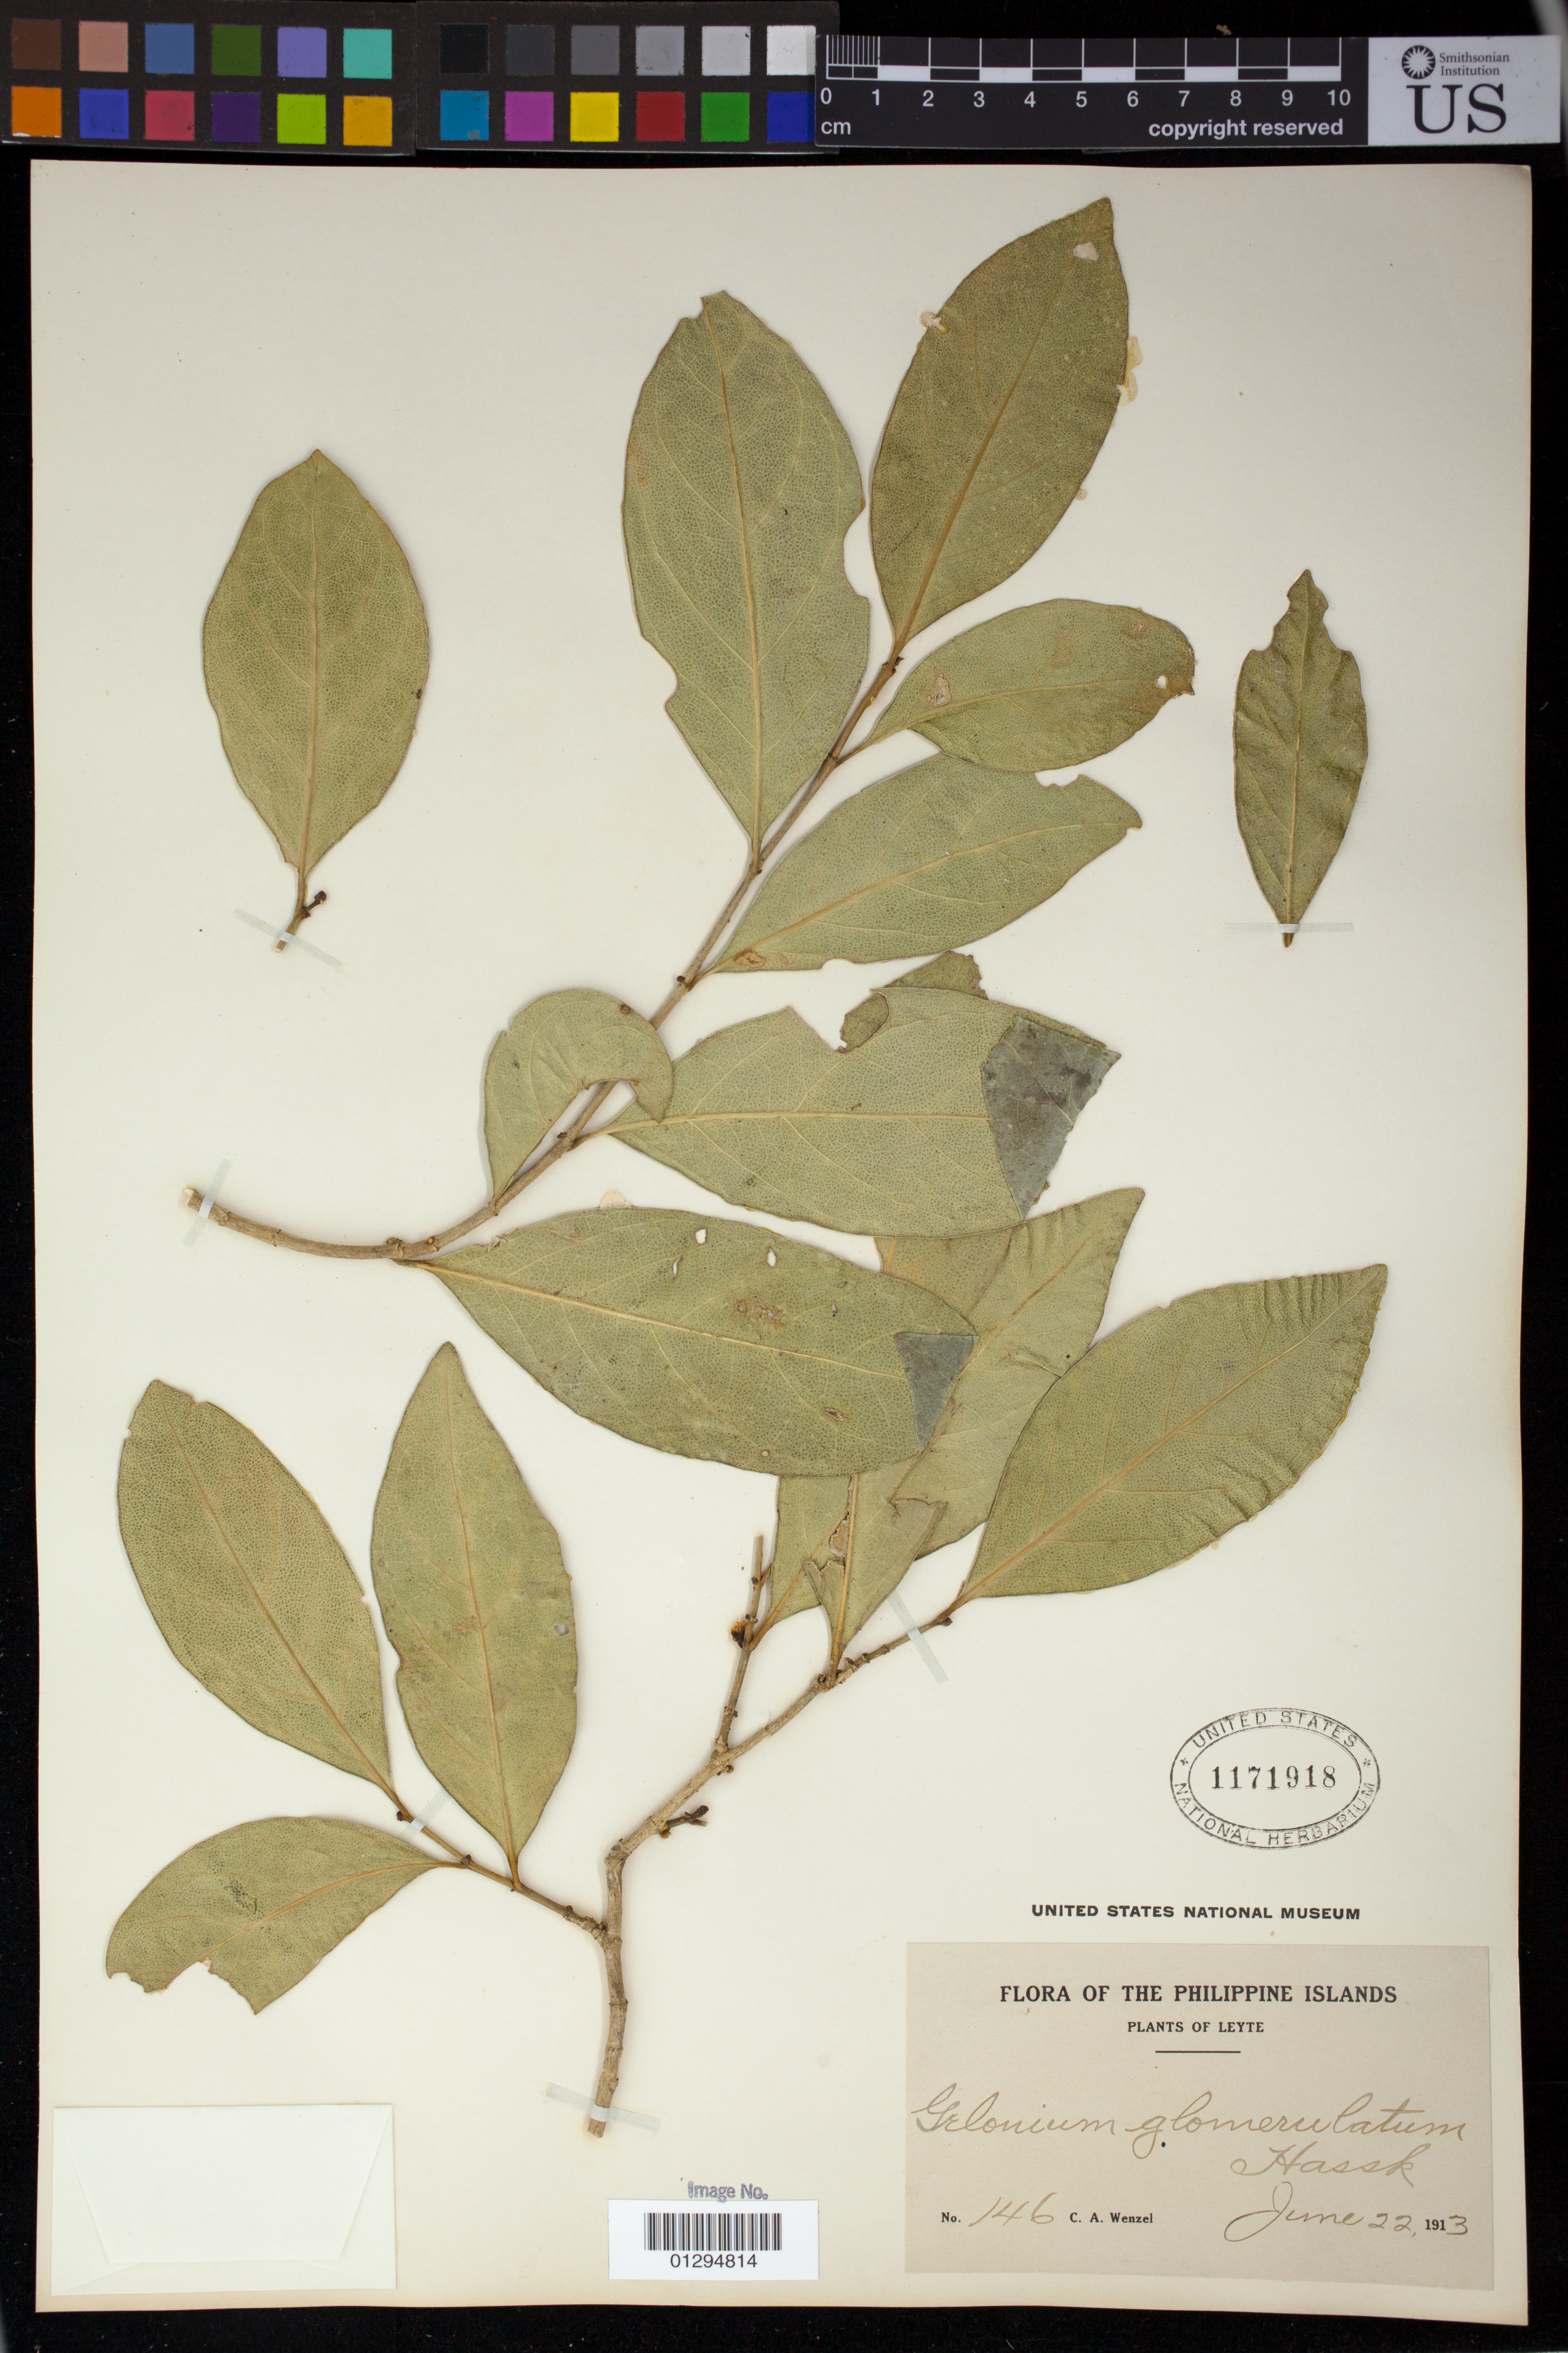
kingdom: Plantae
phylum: Tracheophyta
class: Magnoliopsida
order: Malpighiales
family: Euphorbiaceae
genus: Suregada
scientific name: Suregada glomerulata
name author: (Blume) Baill.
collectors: C. Wenzel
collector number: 146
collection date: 1913-06-22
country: Philippines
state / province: Eastern Visayas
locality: Leyte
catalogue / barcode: US 1171918